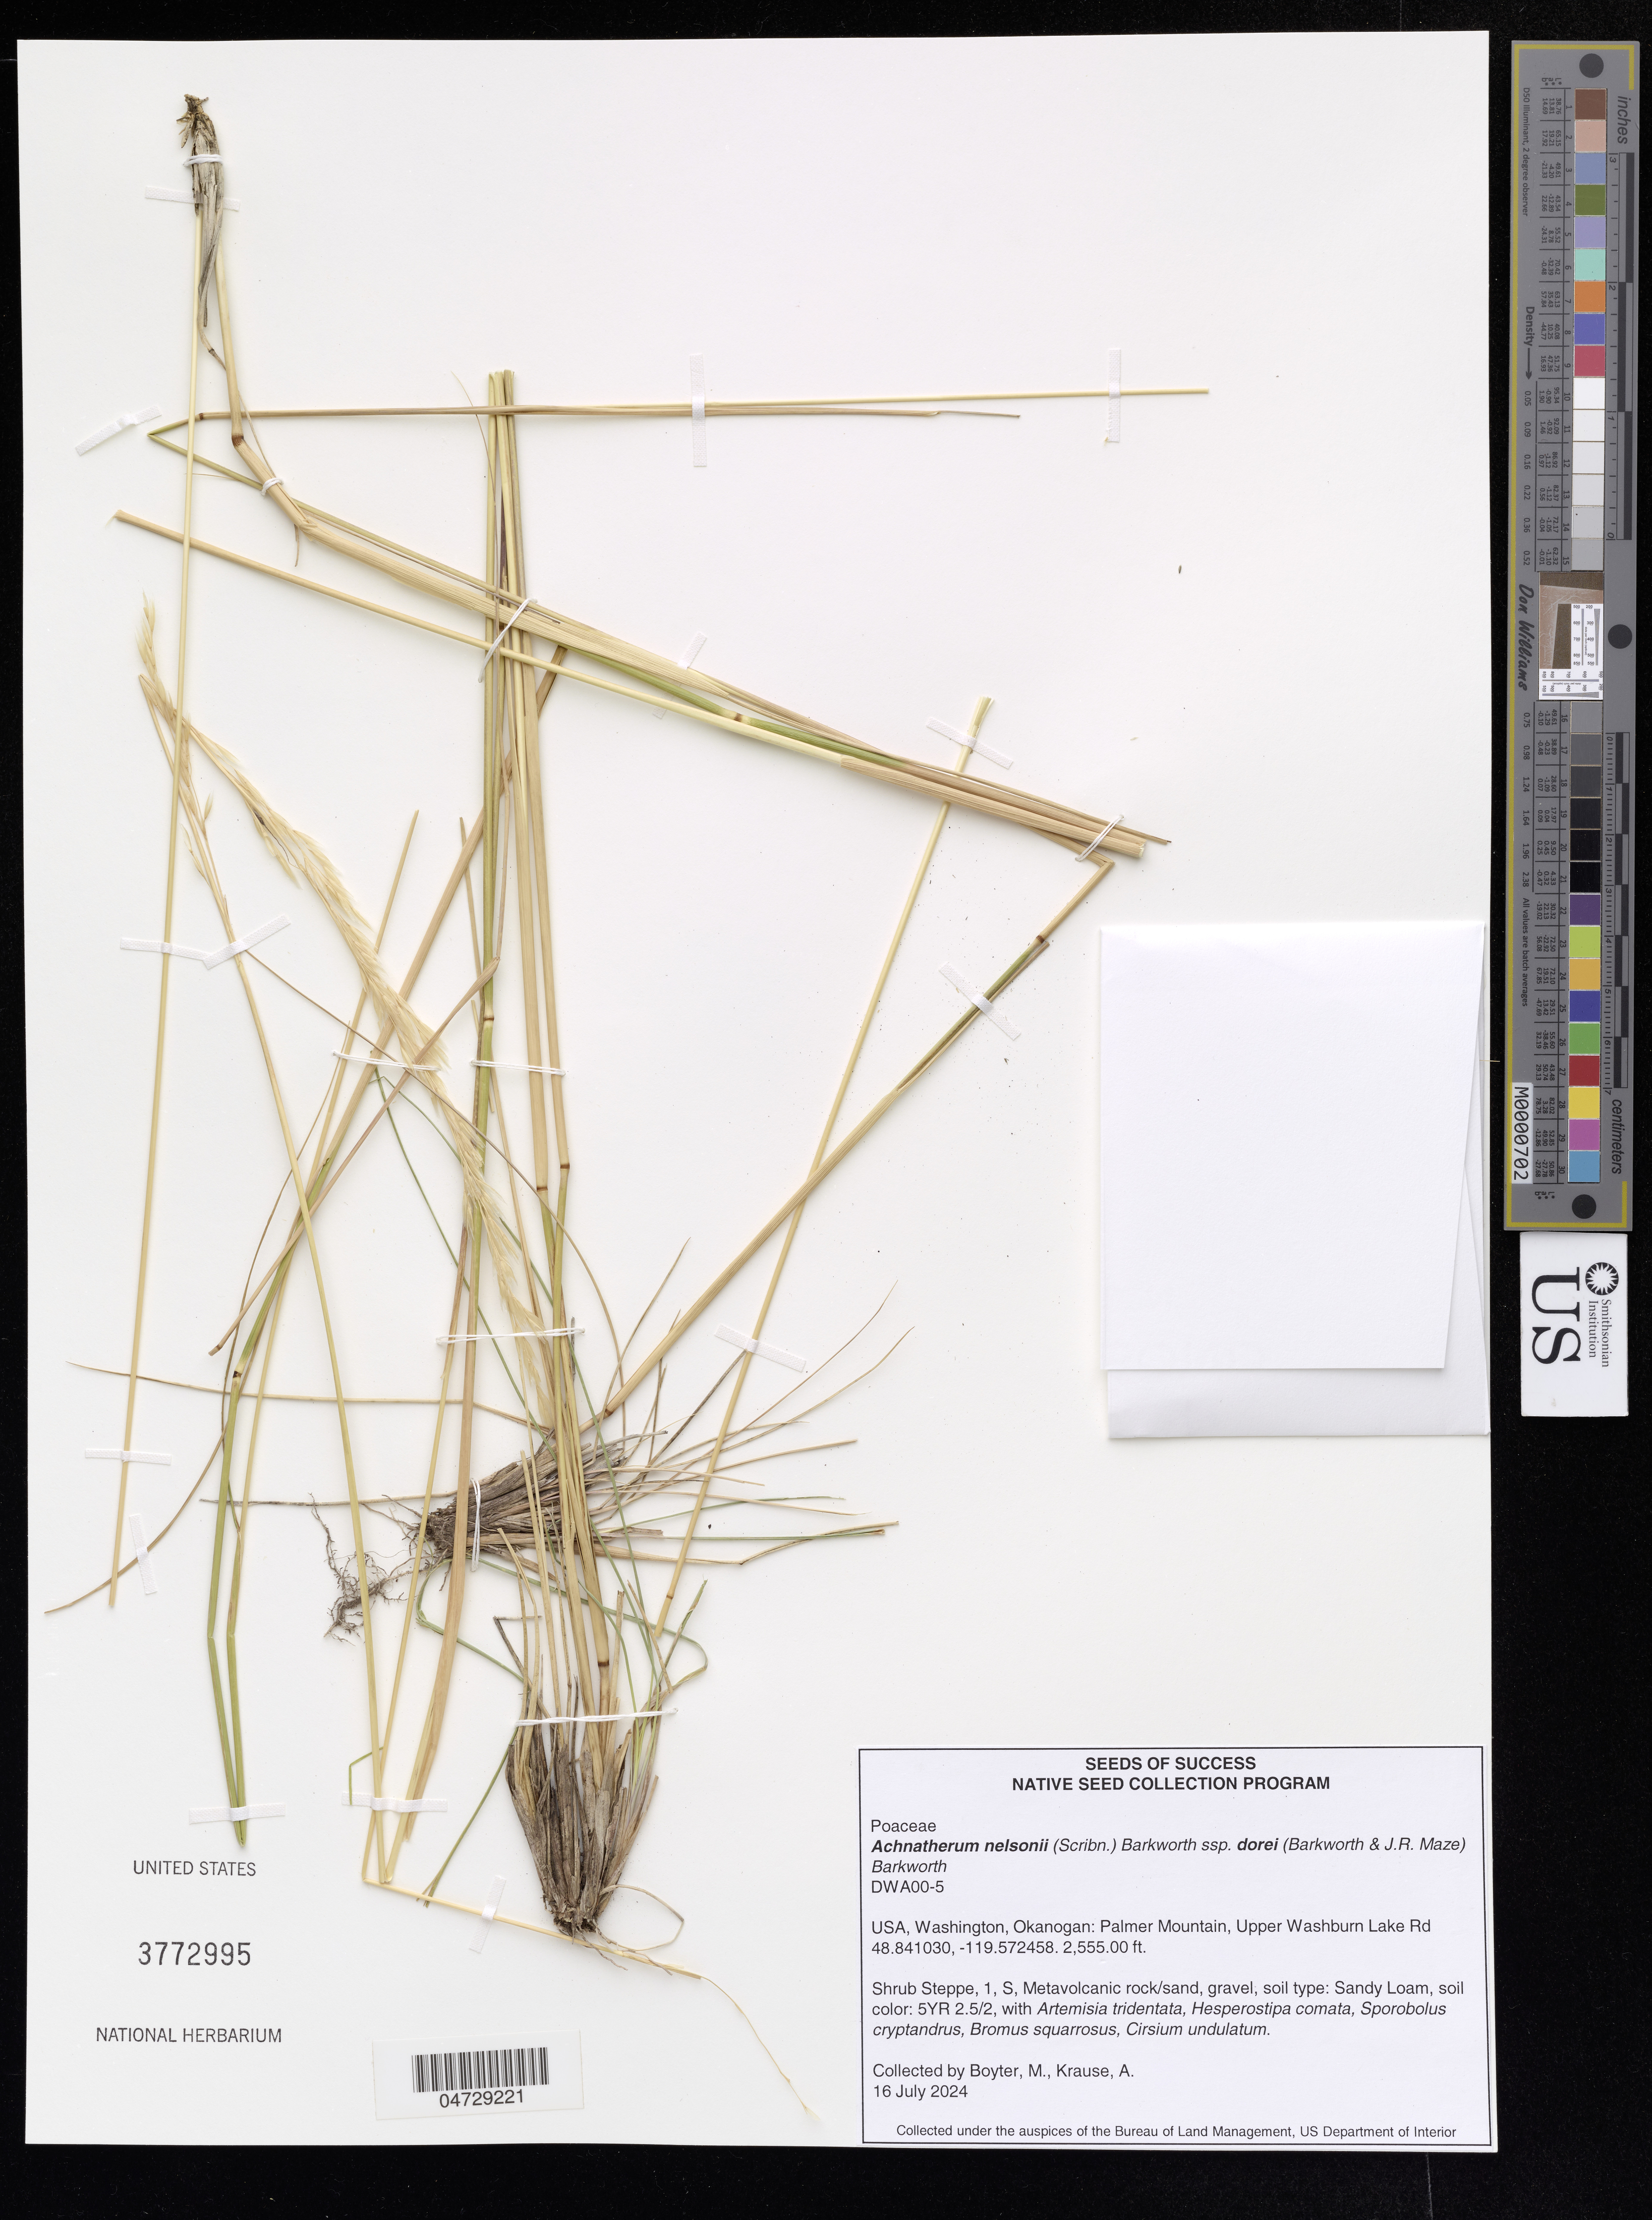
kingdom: Plantae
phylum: Tracheophyta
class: Liliopsida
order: Poales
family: Poaceae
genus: Achnatherum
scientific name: Achnatherum nelsonii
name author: (Scribn.) Barkworth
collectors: M. Boyter & A. Krause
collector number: DWA00-5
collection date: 2024-07-16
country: United States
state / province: Washington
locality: Okanogan: Palmer Mountain, Upper Washburn Lake Rd.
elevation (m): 778.76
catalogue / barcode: US 3772995